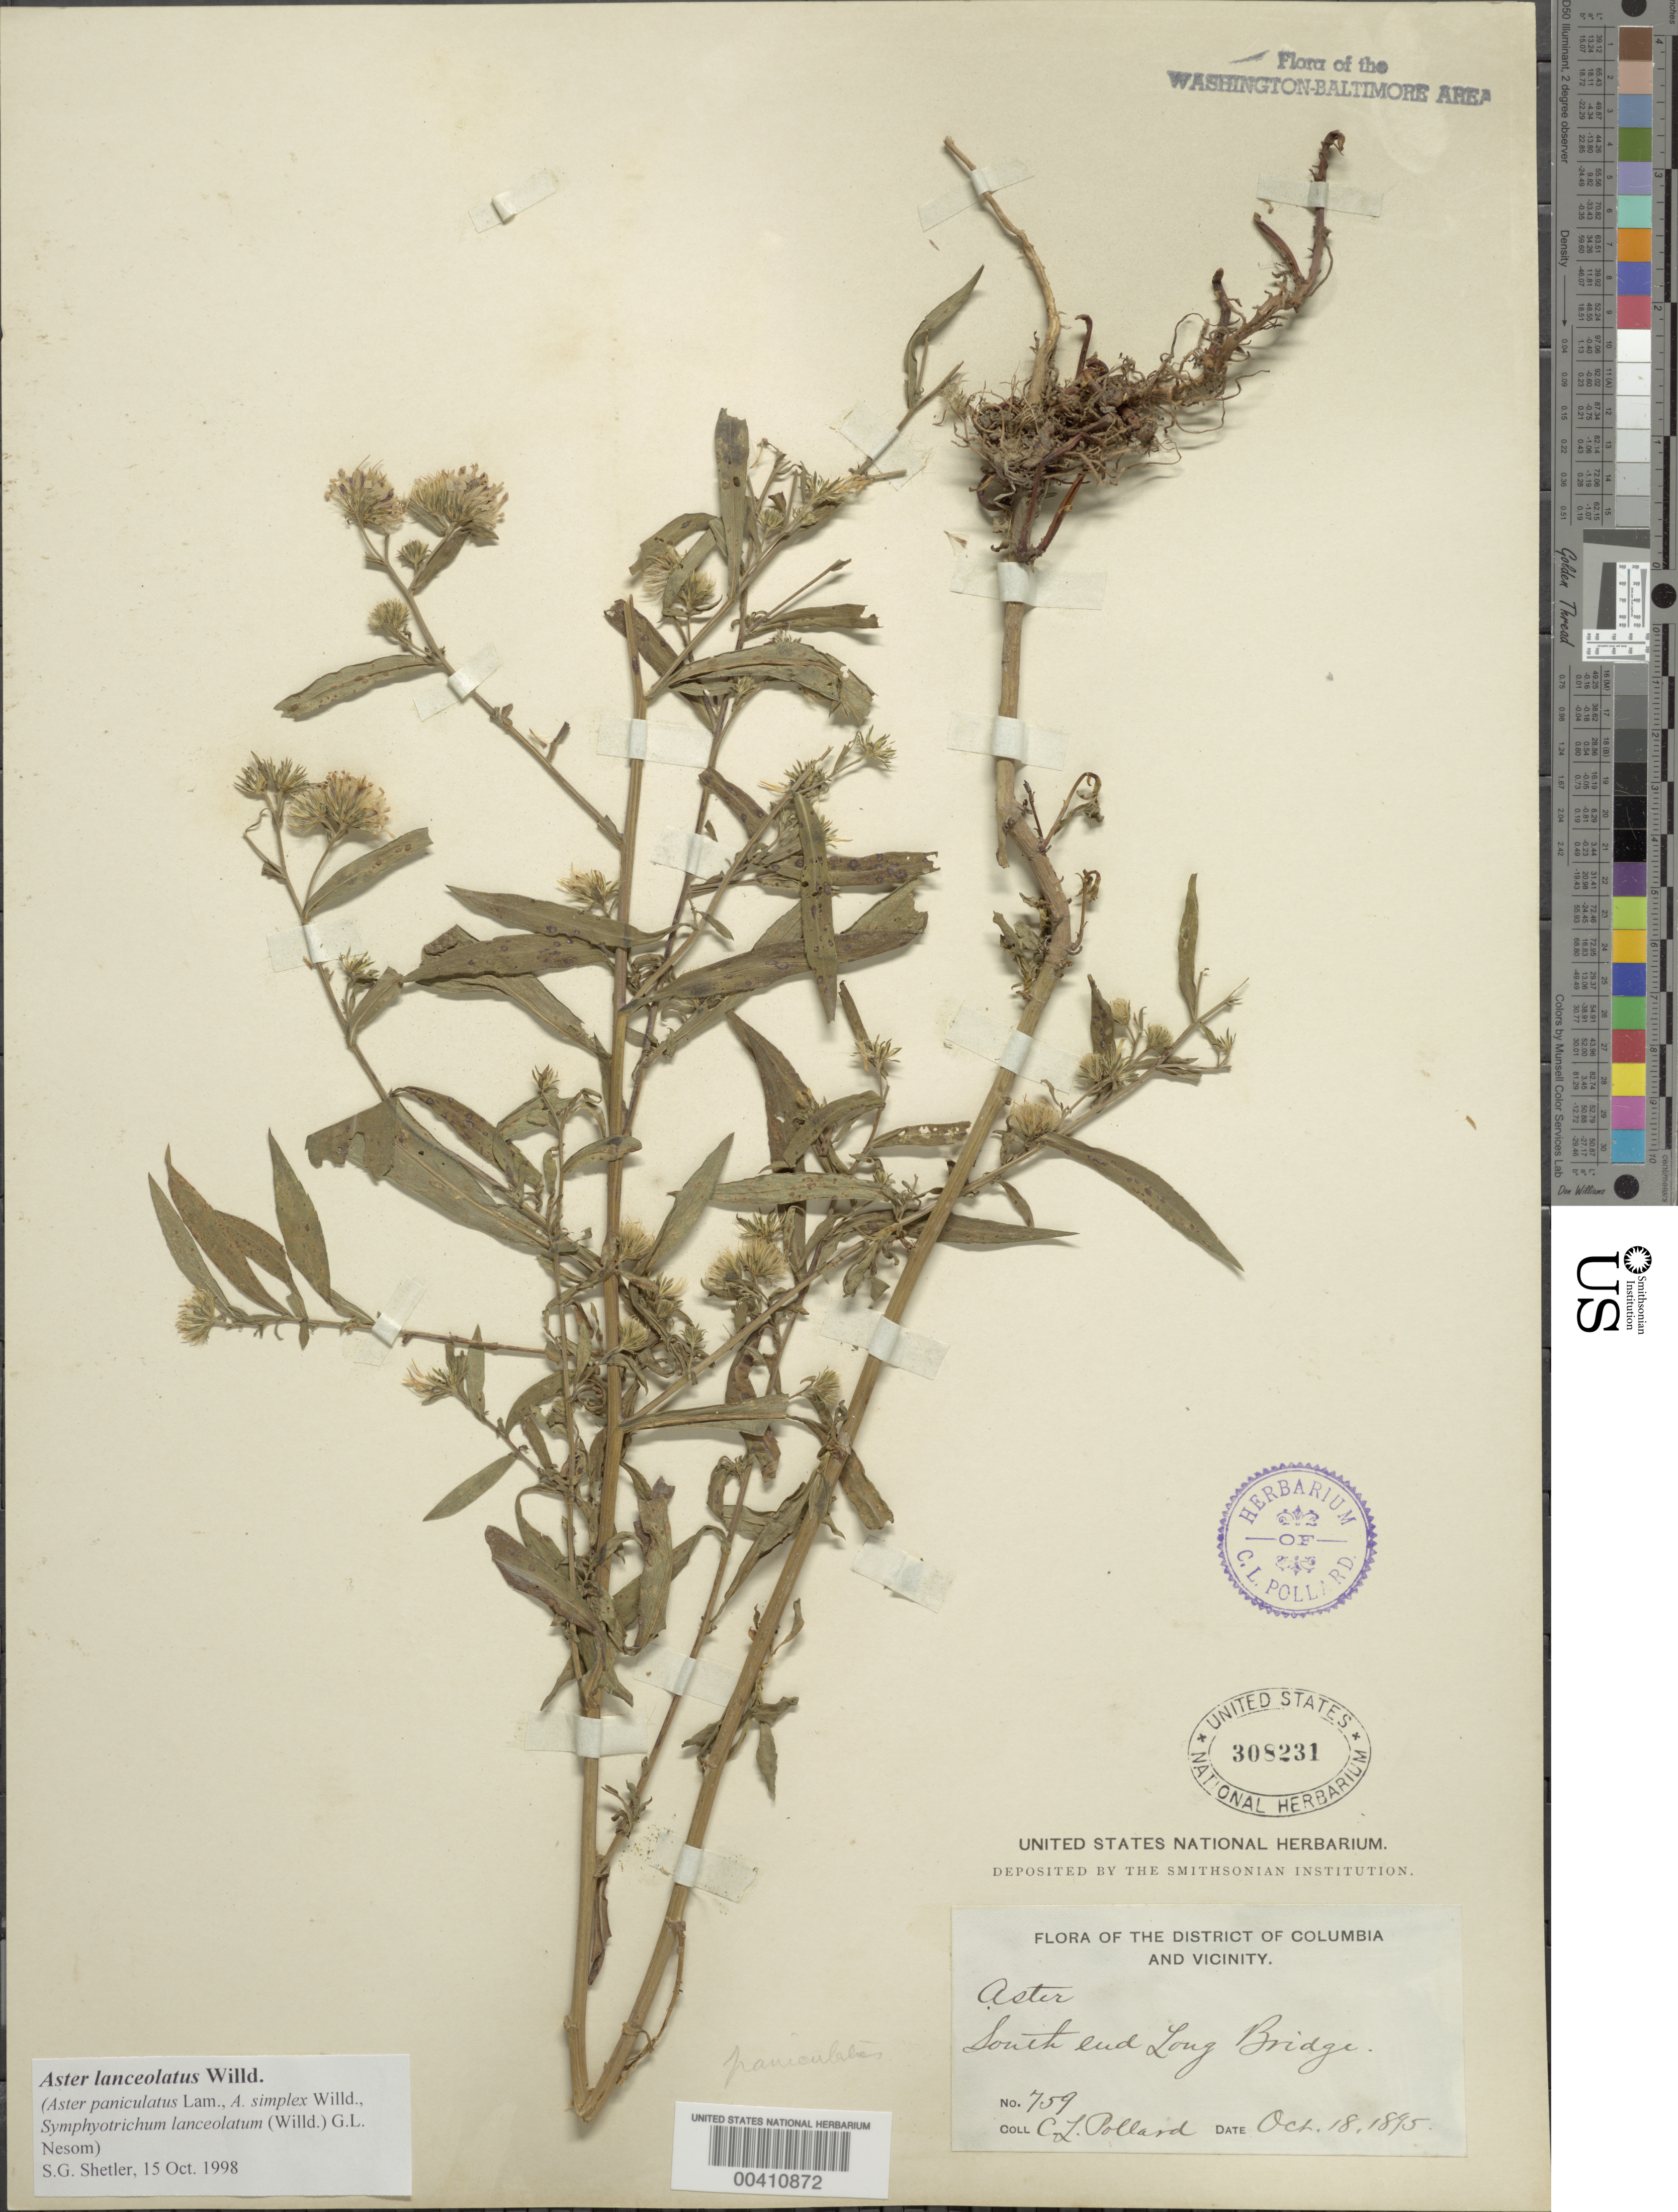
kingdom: Plantae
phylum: Tracheophyta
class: Magnoliopsida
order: Asterales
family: Asteraceae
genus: Symphyotrichum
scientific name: Symphyotrichum lanceolatum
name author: (Willd.) G.L. Nesom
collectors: C. L. Pollard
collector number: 759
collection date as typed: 18 Oct 1895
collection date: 1895-10-18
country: United States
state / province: Virginia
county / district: Arlington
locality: S end of 14th St Bridge (Long Bridge)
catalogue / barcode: US 308231